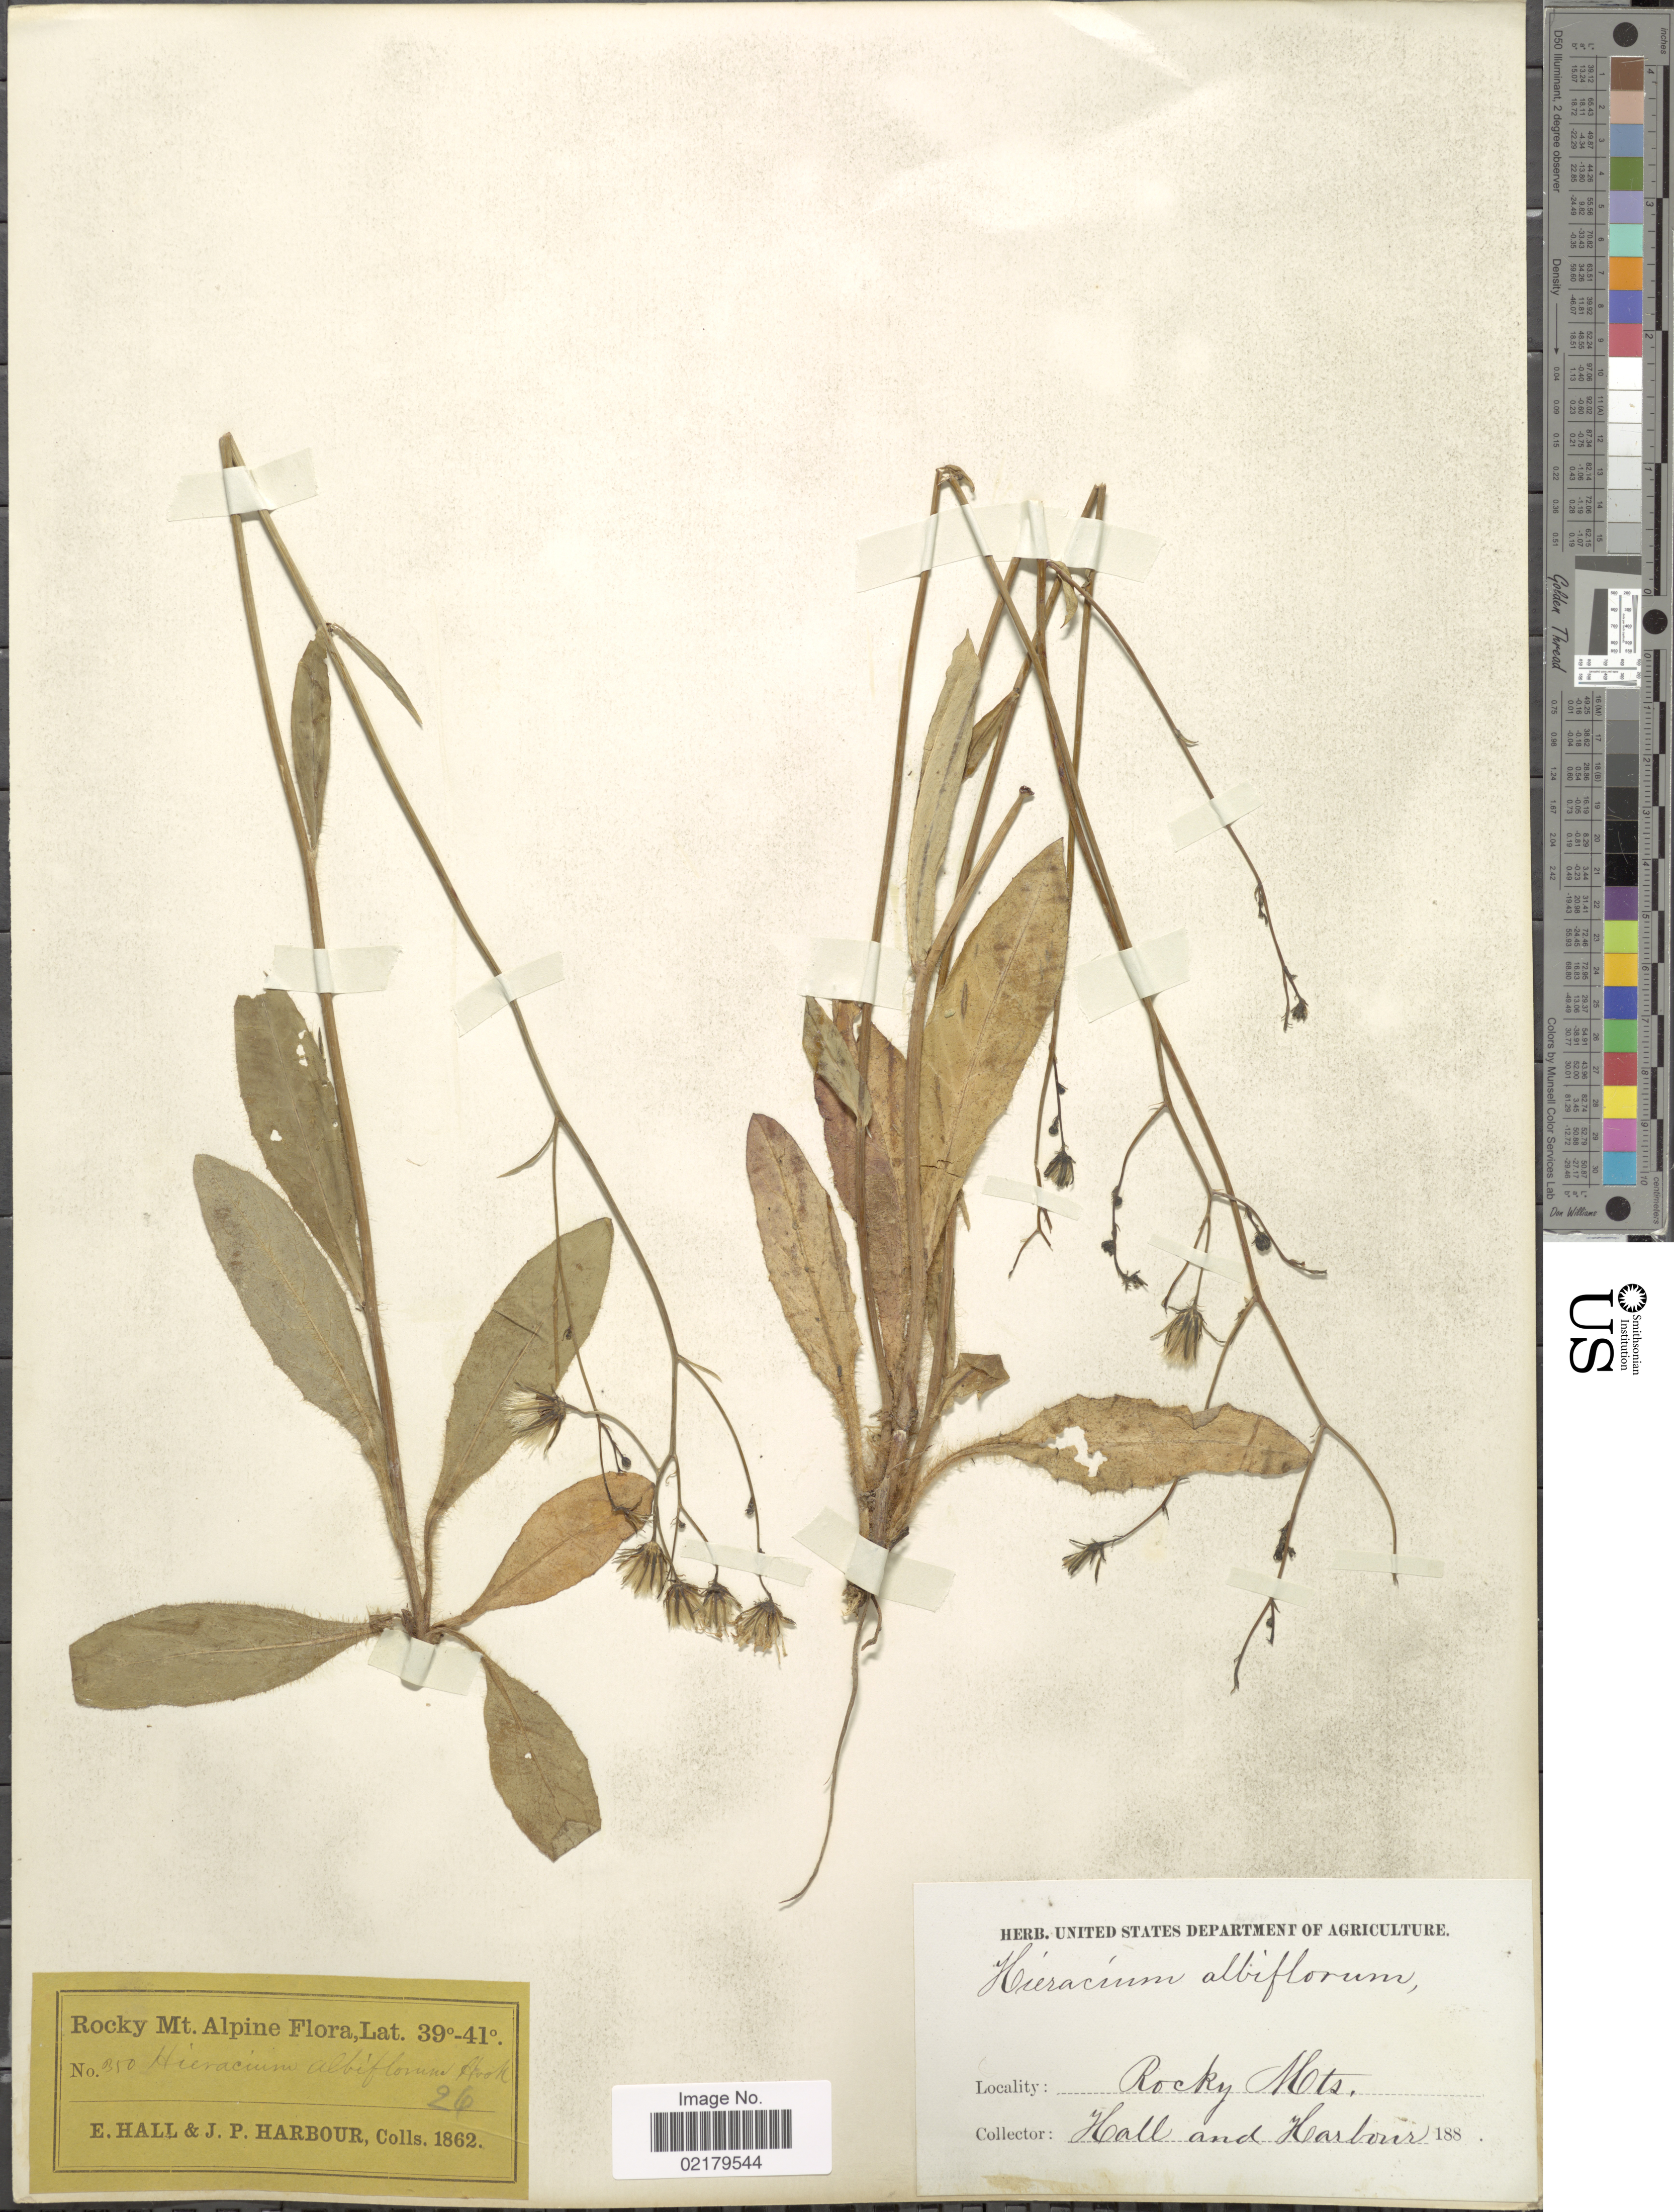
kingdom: Plantae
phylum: Tracheophyta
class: Magnoliopsida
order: Asterales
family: Asteraceae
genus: Hieracium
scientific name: Hieracium albiflorum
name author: Hook.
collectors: E. Hall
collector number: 350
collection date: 1862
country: United States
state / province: Colorado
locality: Rocky Mt Alpine